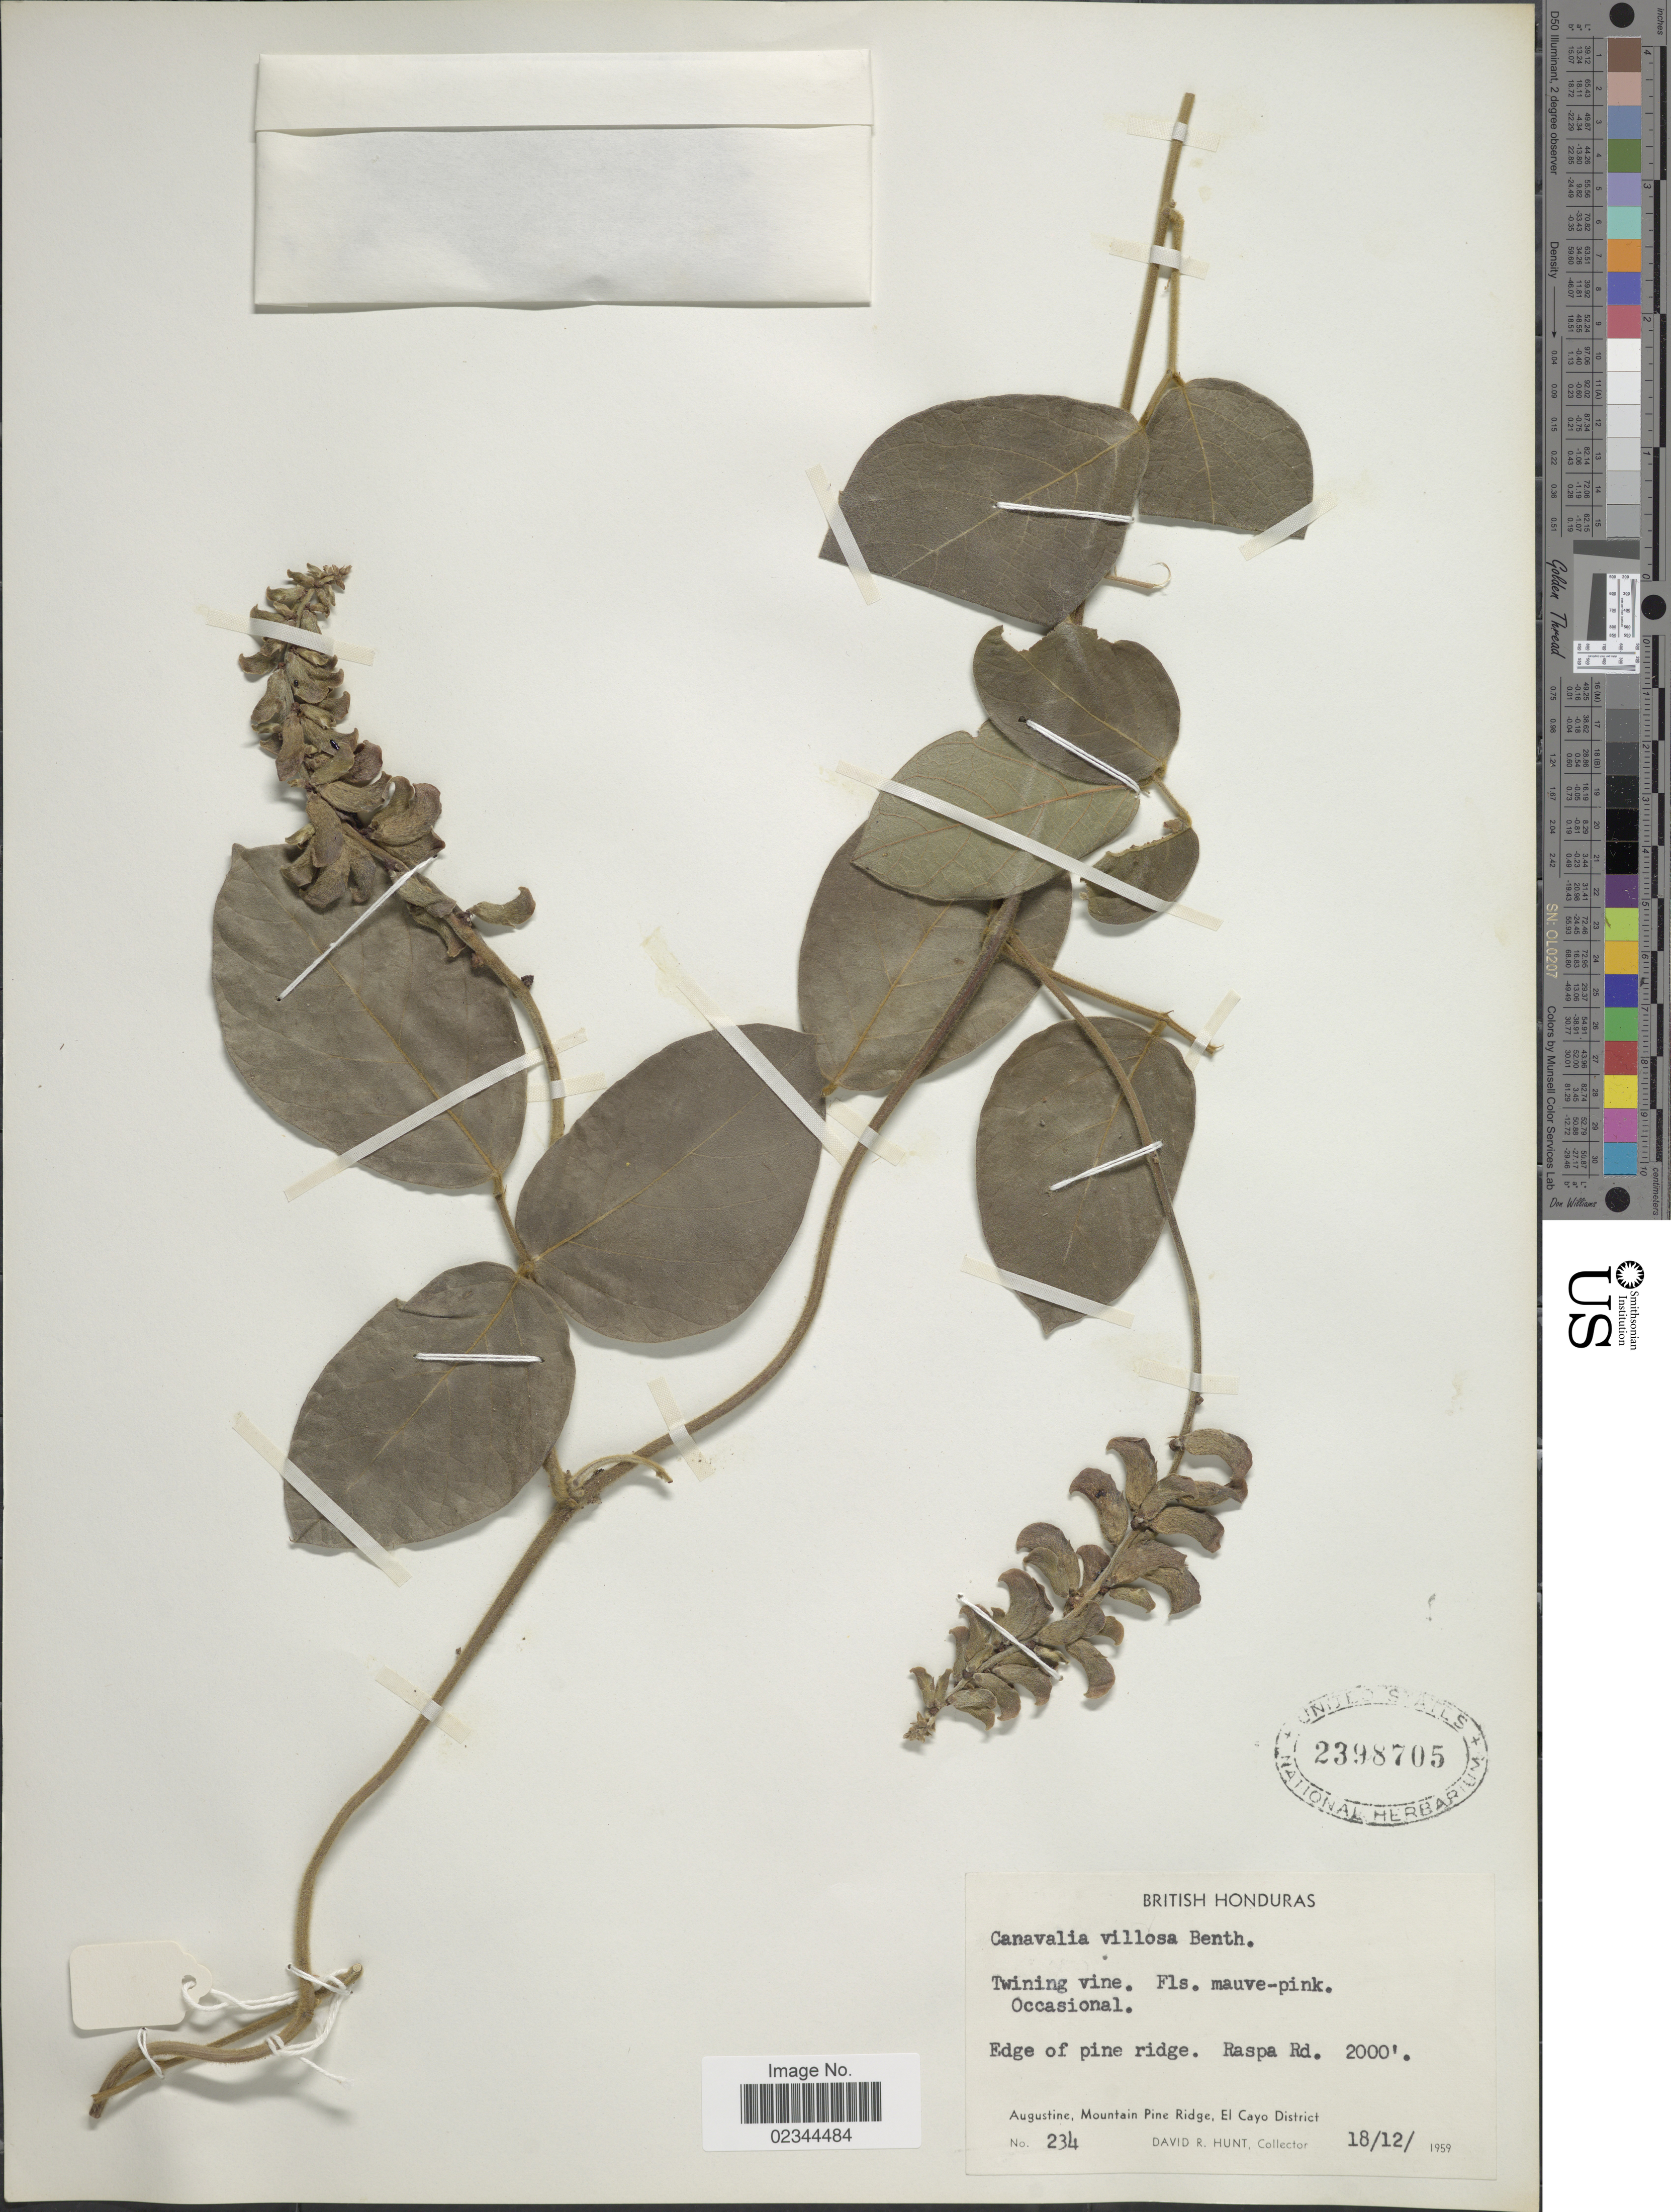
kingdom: Plantae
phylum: Tracheophyta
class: Magnoliopsida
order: Fabales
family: Fabaceae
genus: Canavalia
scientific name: Canavalia villosa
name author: Benth.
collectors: D. R. Hunt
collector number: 234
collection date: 1959-12-18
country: Belize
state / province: Cayo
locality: British Honduras, Raspa Rd., Augustine, Mountain Pine Ridge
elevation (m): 610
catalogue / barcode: US 2398705